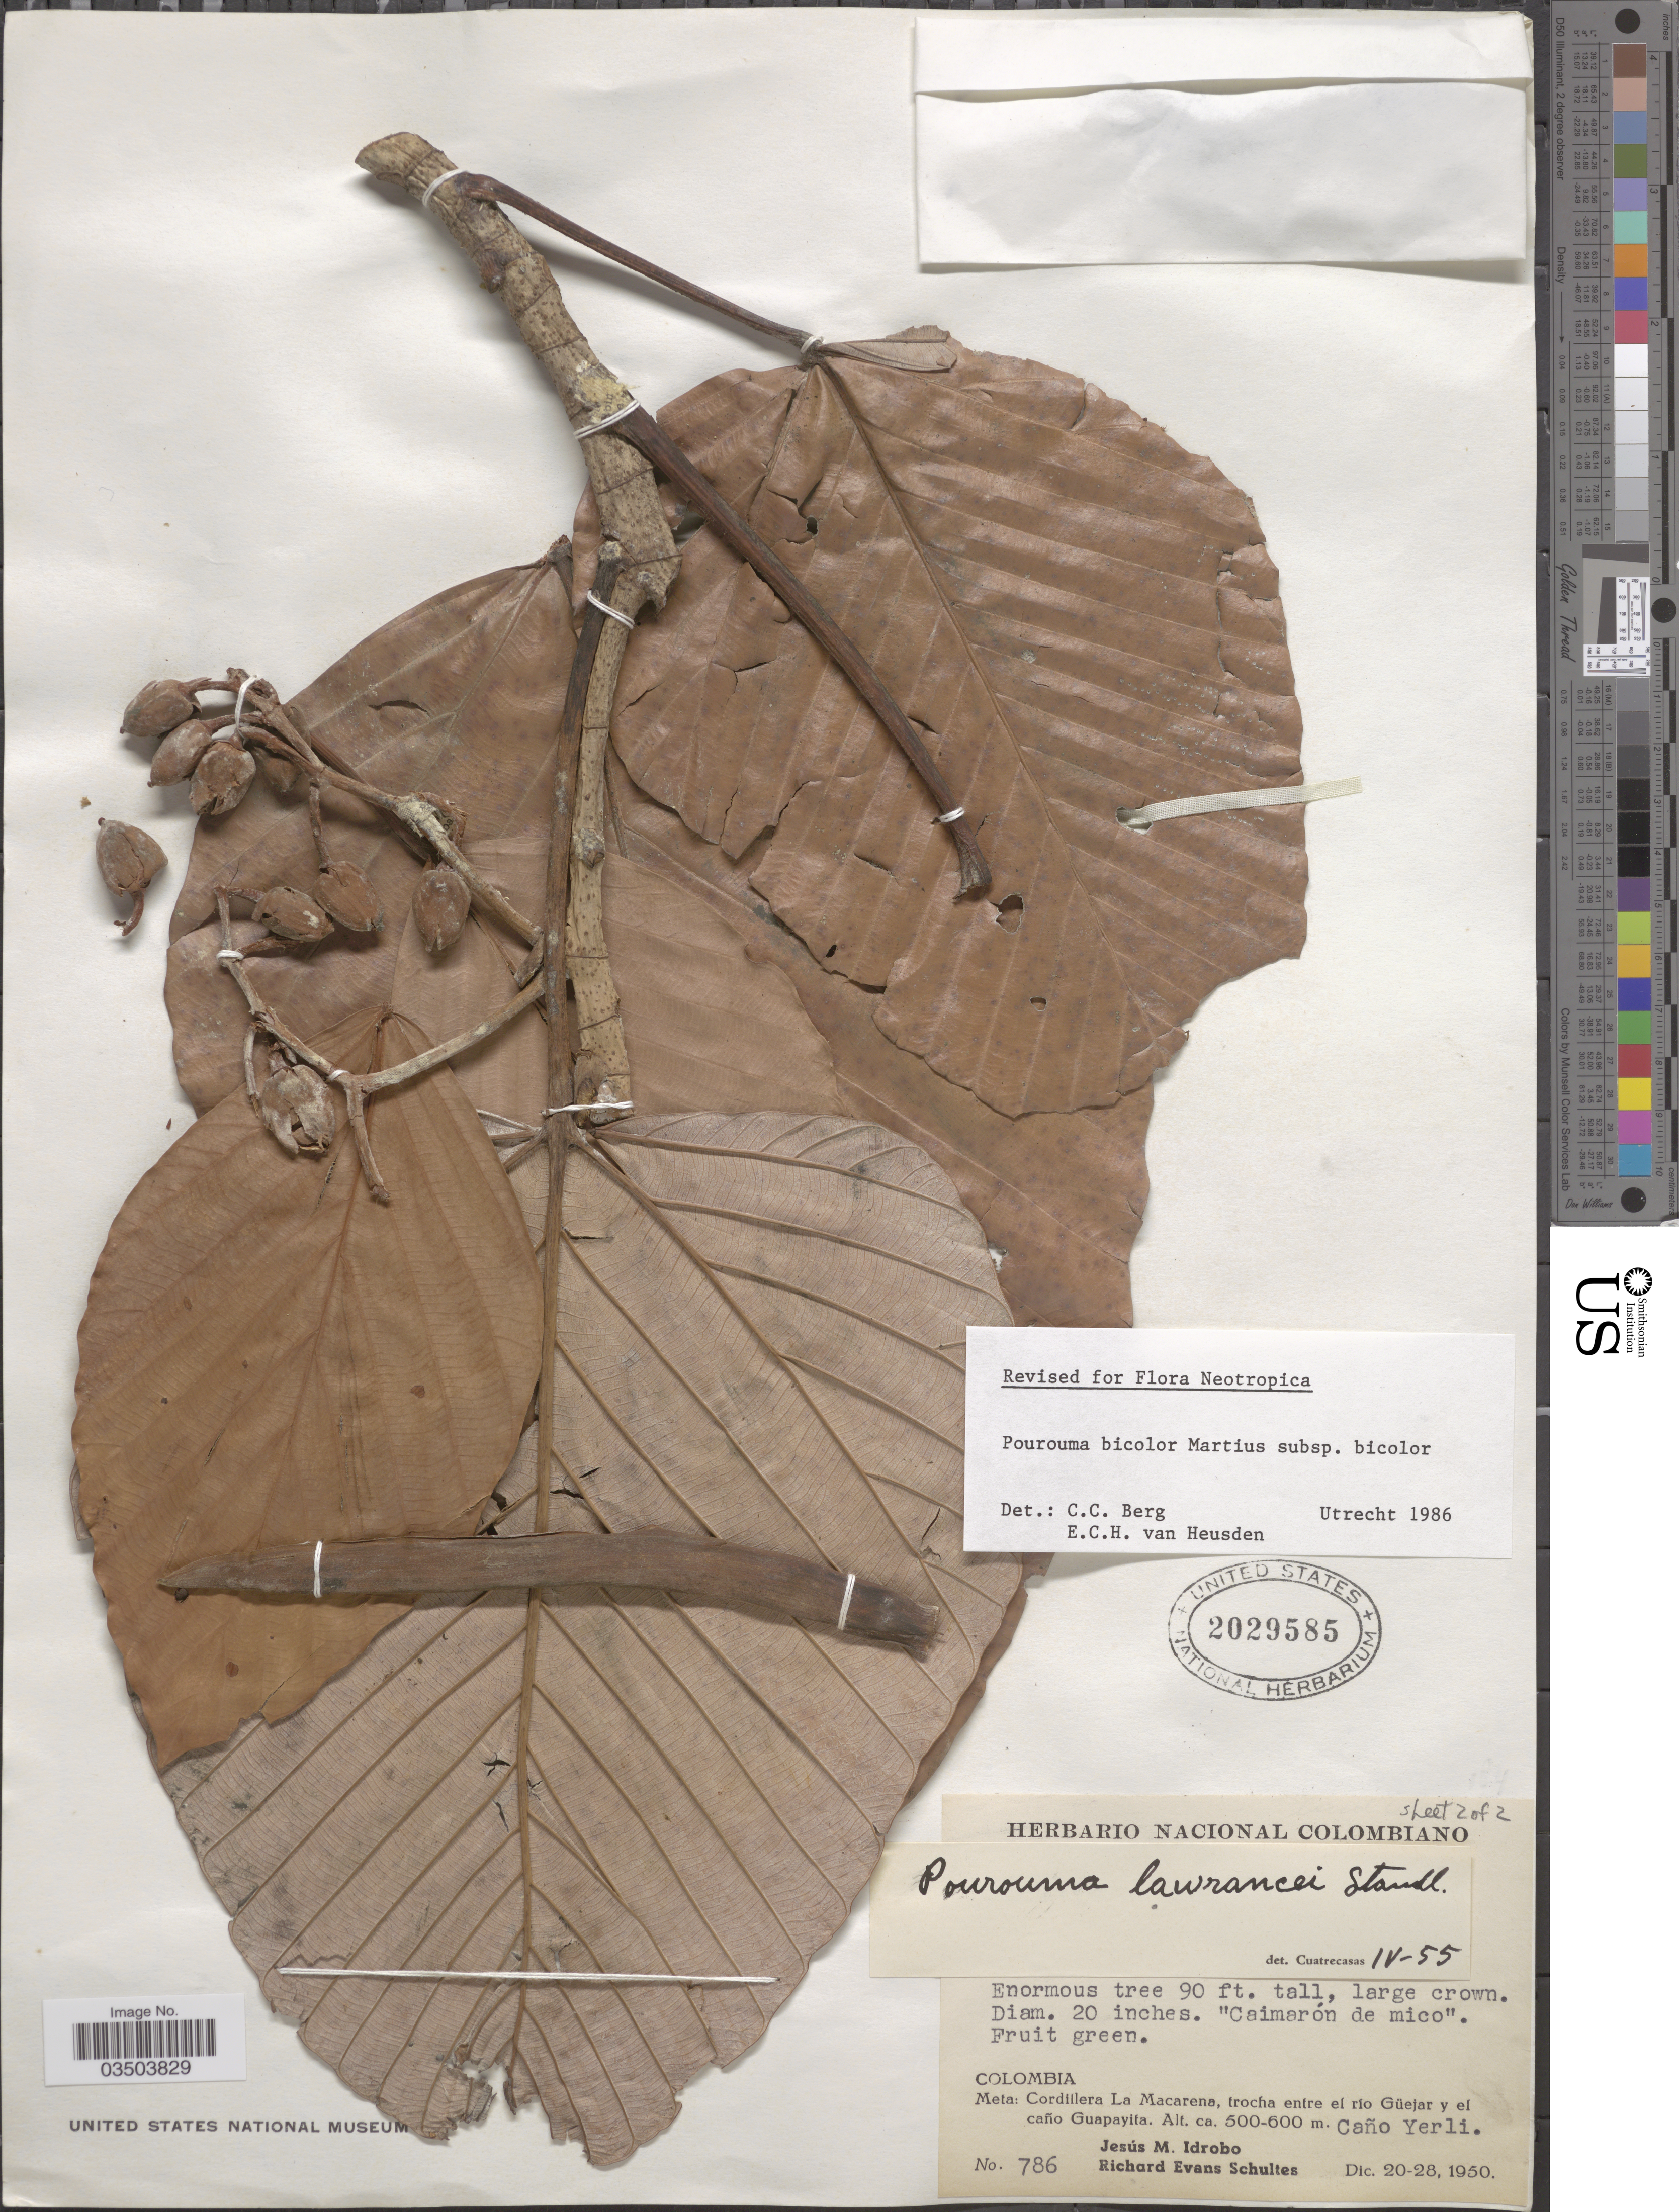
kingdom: Plantae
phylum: Tracheophyta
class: Magnoliopsida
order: Rosales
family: Urticaceae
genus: Pourouma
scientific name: Pourouma bicolor subsp. bicolor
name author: Mart.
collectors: J. M. Idrobo & R. E. Schultes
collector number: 786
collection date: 1950-12-20/1950-12-28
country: Colombia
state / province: Meta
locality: Cordillera La Macarena, trocha entre el río Güejar y el caño Guapayita. Caño Yerli.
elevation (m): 500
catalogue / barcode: US 2029585